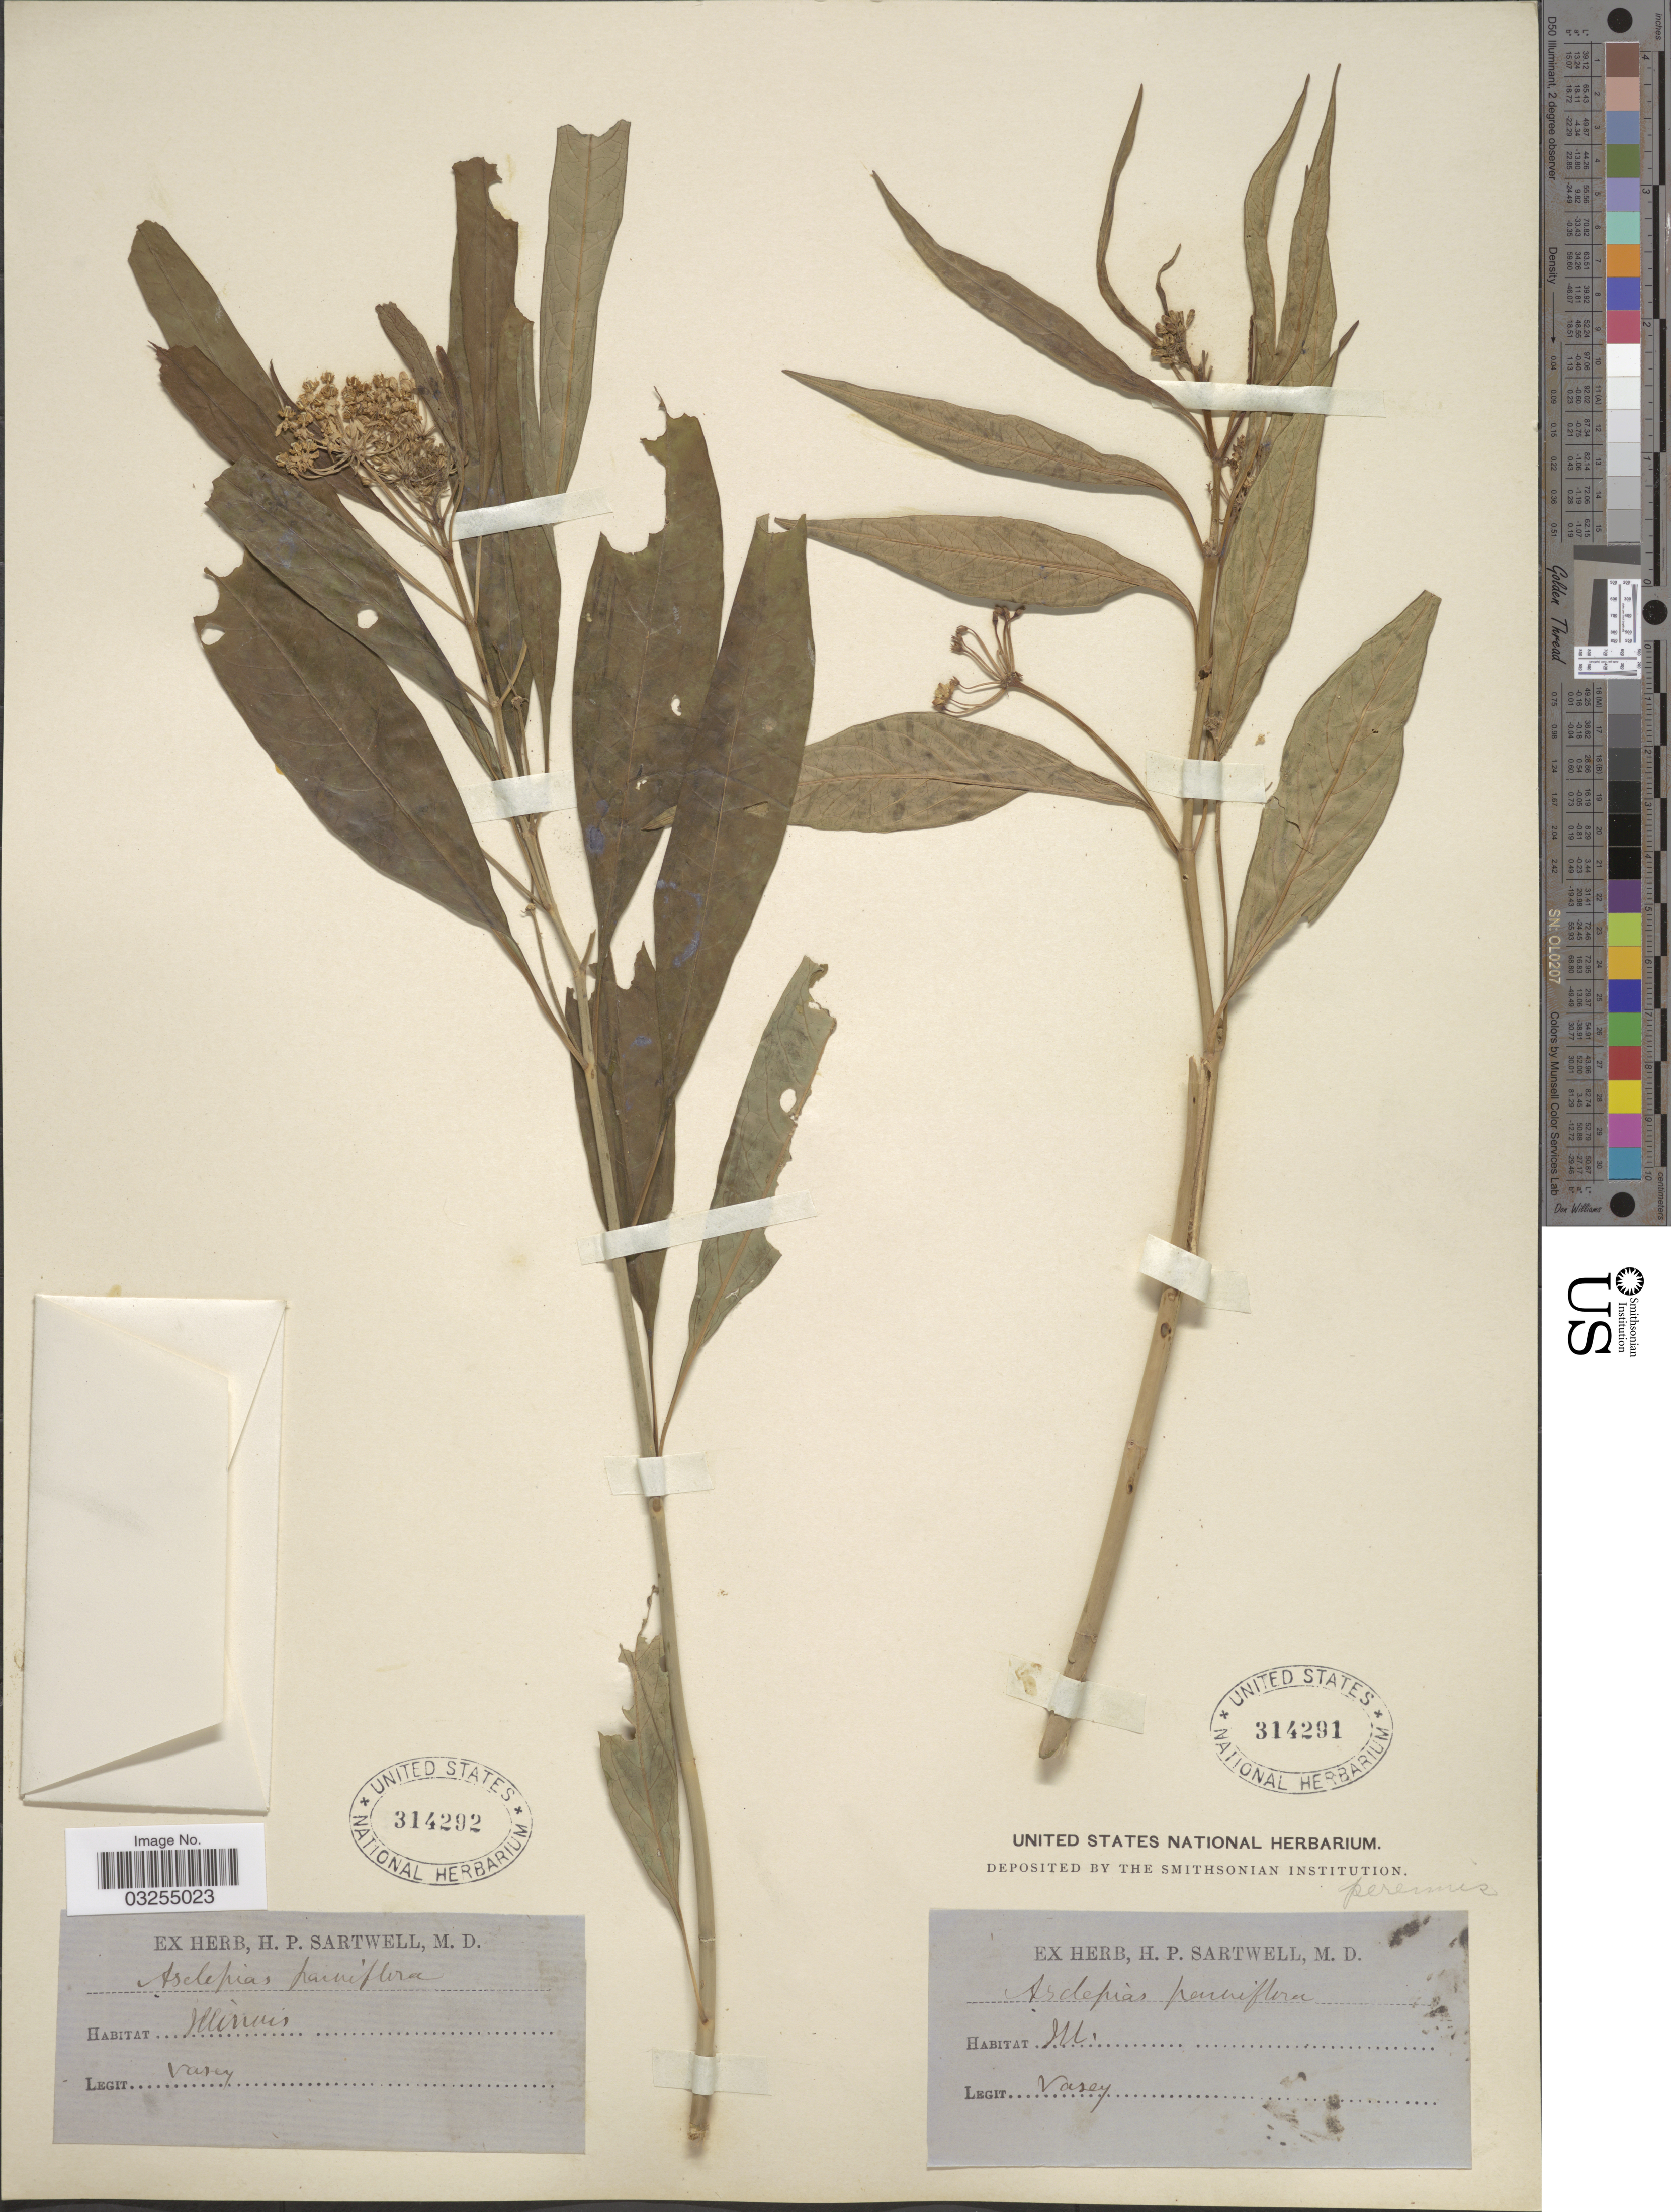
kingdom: Plantae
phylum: Tracheophyta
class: Magnoliopsida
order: Gentianales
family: Apocynaceae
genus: Asclepias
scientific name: Asclepias perennis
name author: Walter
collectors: Vasey, --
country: United States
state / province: Illinois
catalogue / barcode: US 314292-2